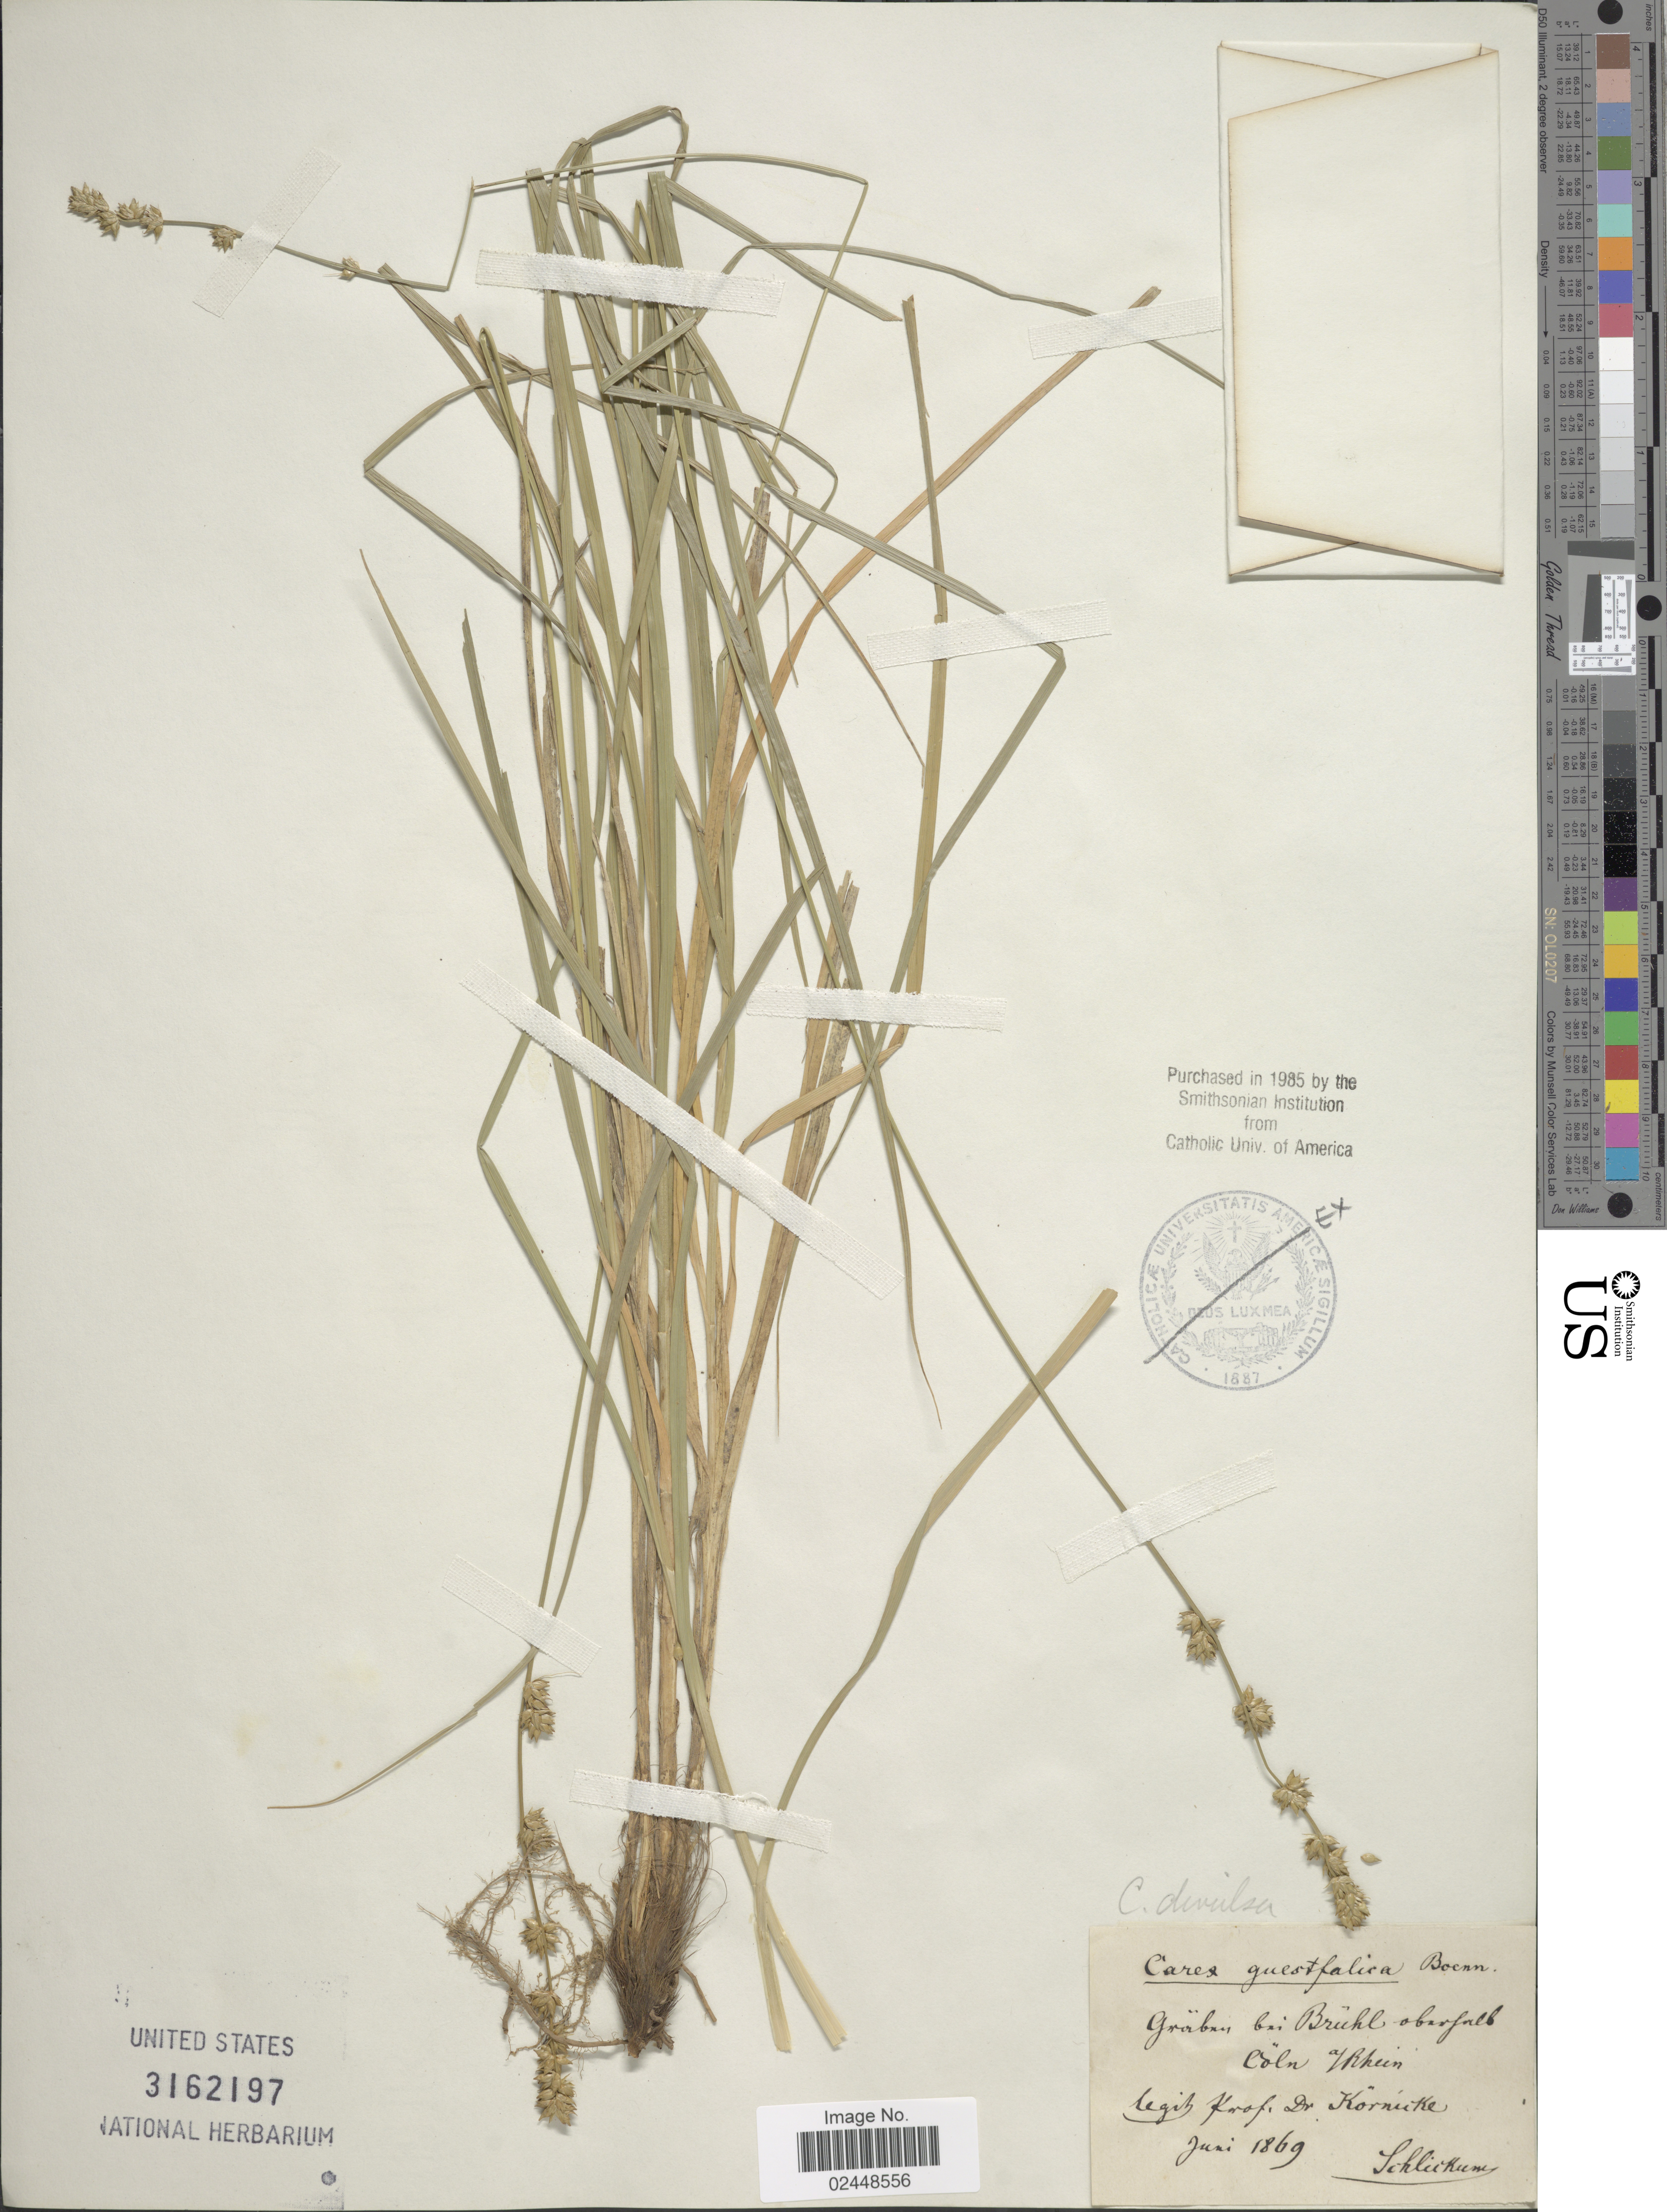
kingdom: Plantae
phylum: Tracheophyta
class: Liliopsida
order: Poales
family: Cyperaceae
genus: Carex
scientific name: Carex divulsa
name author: Stokes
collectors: Kornuke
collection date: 1869-06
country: Germany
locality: Grabon bei Bruhl obersalb Coln [illegible text].[interpreted]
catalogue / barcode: US 3162197